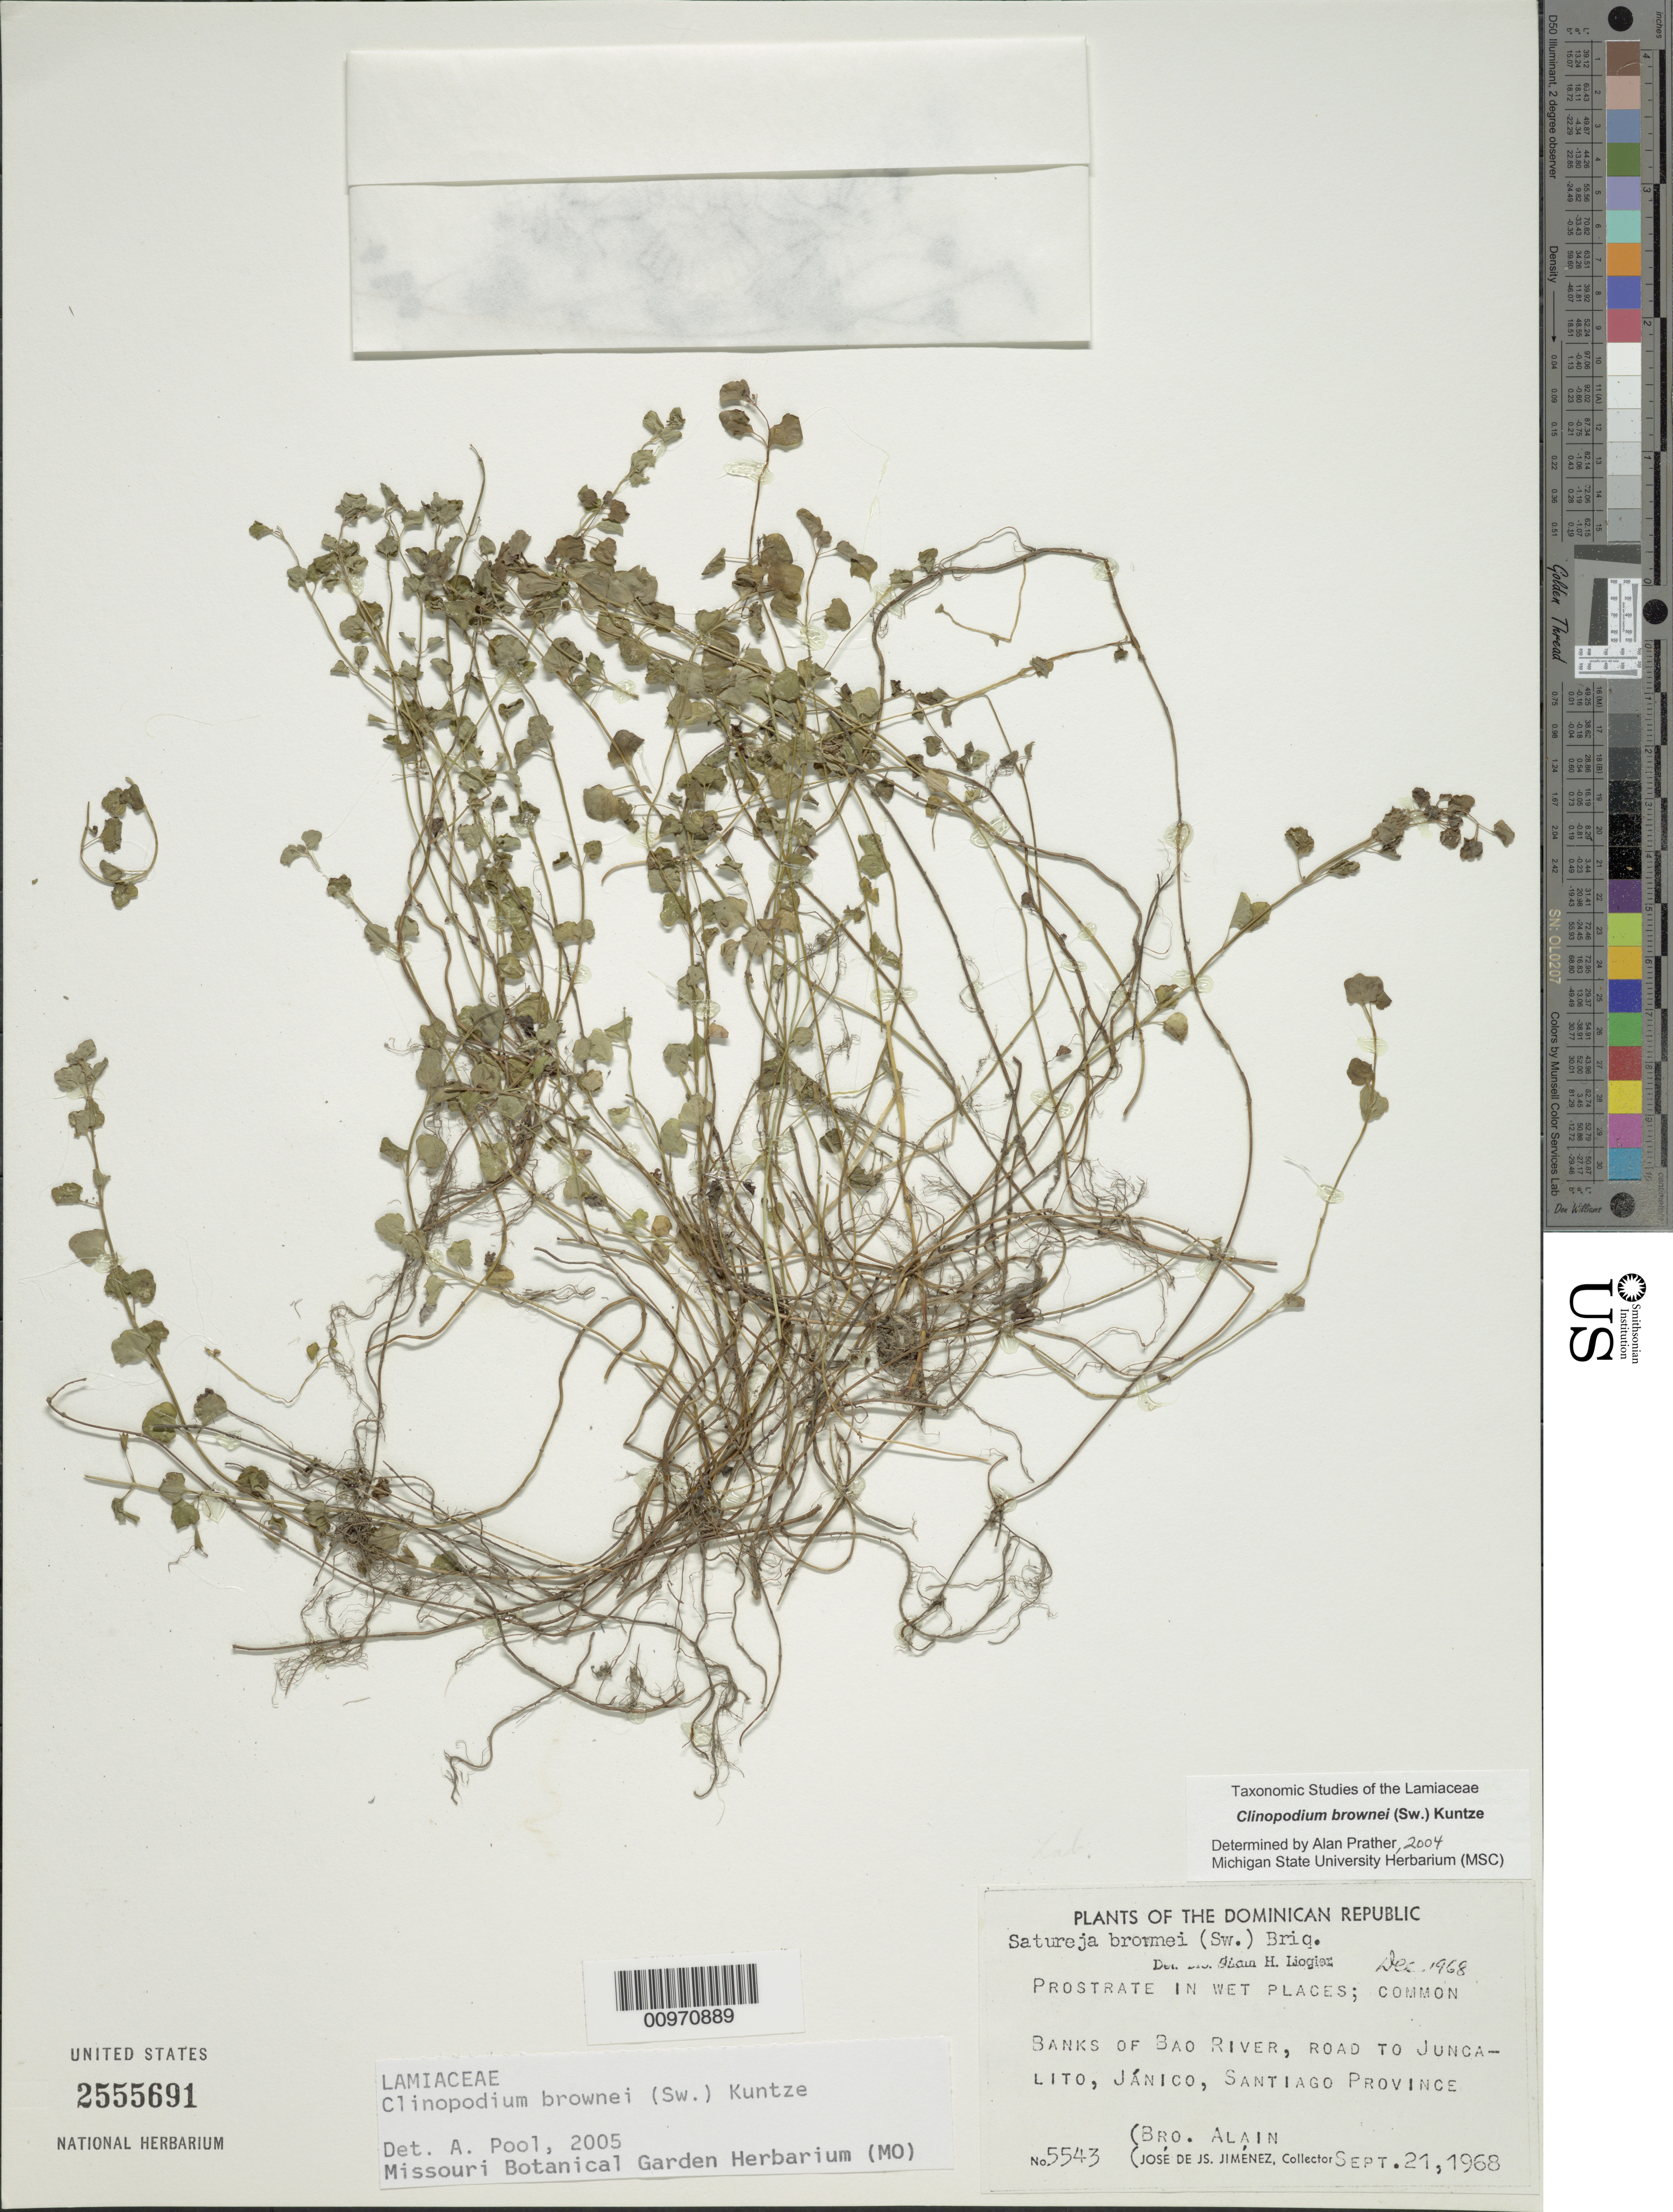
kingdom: Plantae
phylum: Tracheophyta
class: Magnoliopsida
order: Lamiales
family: Lamiaceae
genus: Clinopodium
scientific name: Clinopodium brownei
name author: (Sw.) Kuntze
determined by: Pool, A., (MO), Missouri Botanical Garden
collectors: J. J. Jiménez Almonte & A. H. Liogier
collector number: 5543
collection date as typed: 21 Sep 1968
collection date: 1968-09-21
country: Dominican Republic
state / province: Santiago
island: Hispaniola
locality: Banks of Bao River, road to Juncalito, Jánico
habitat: Wet places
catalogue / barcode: US 2555691